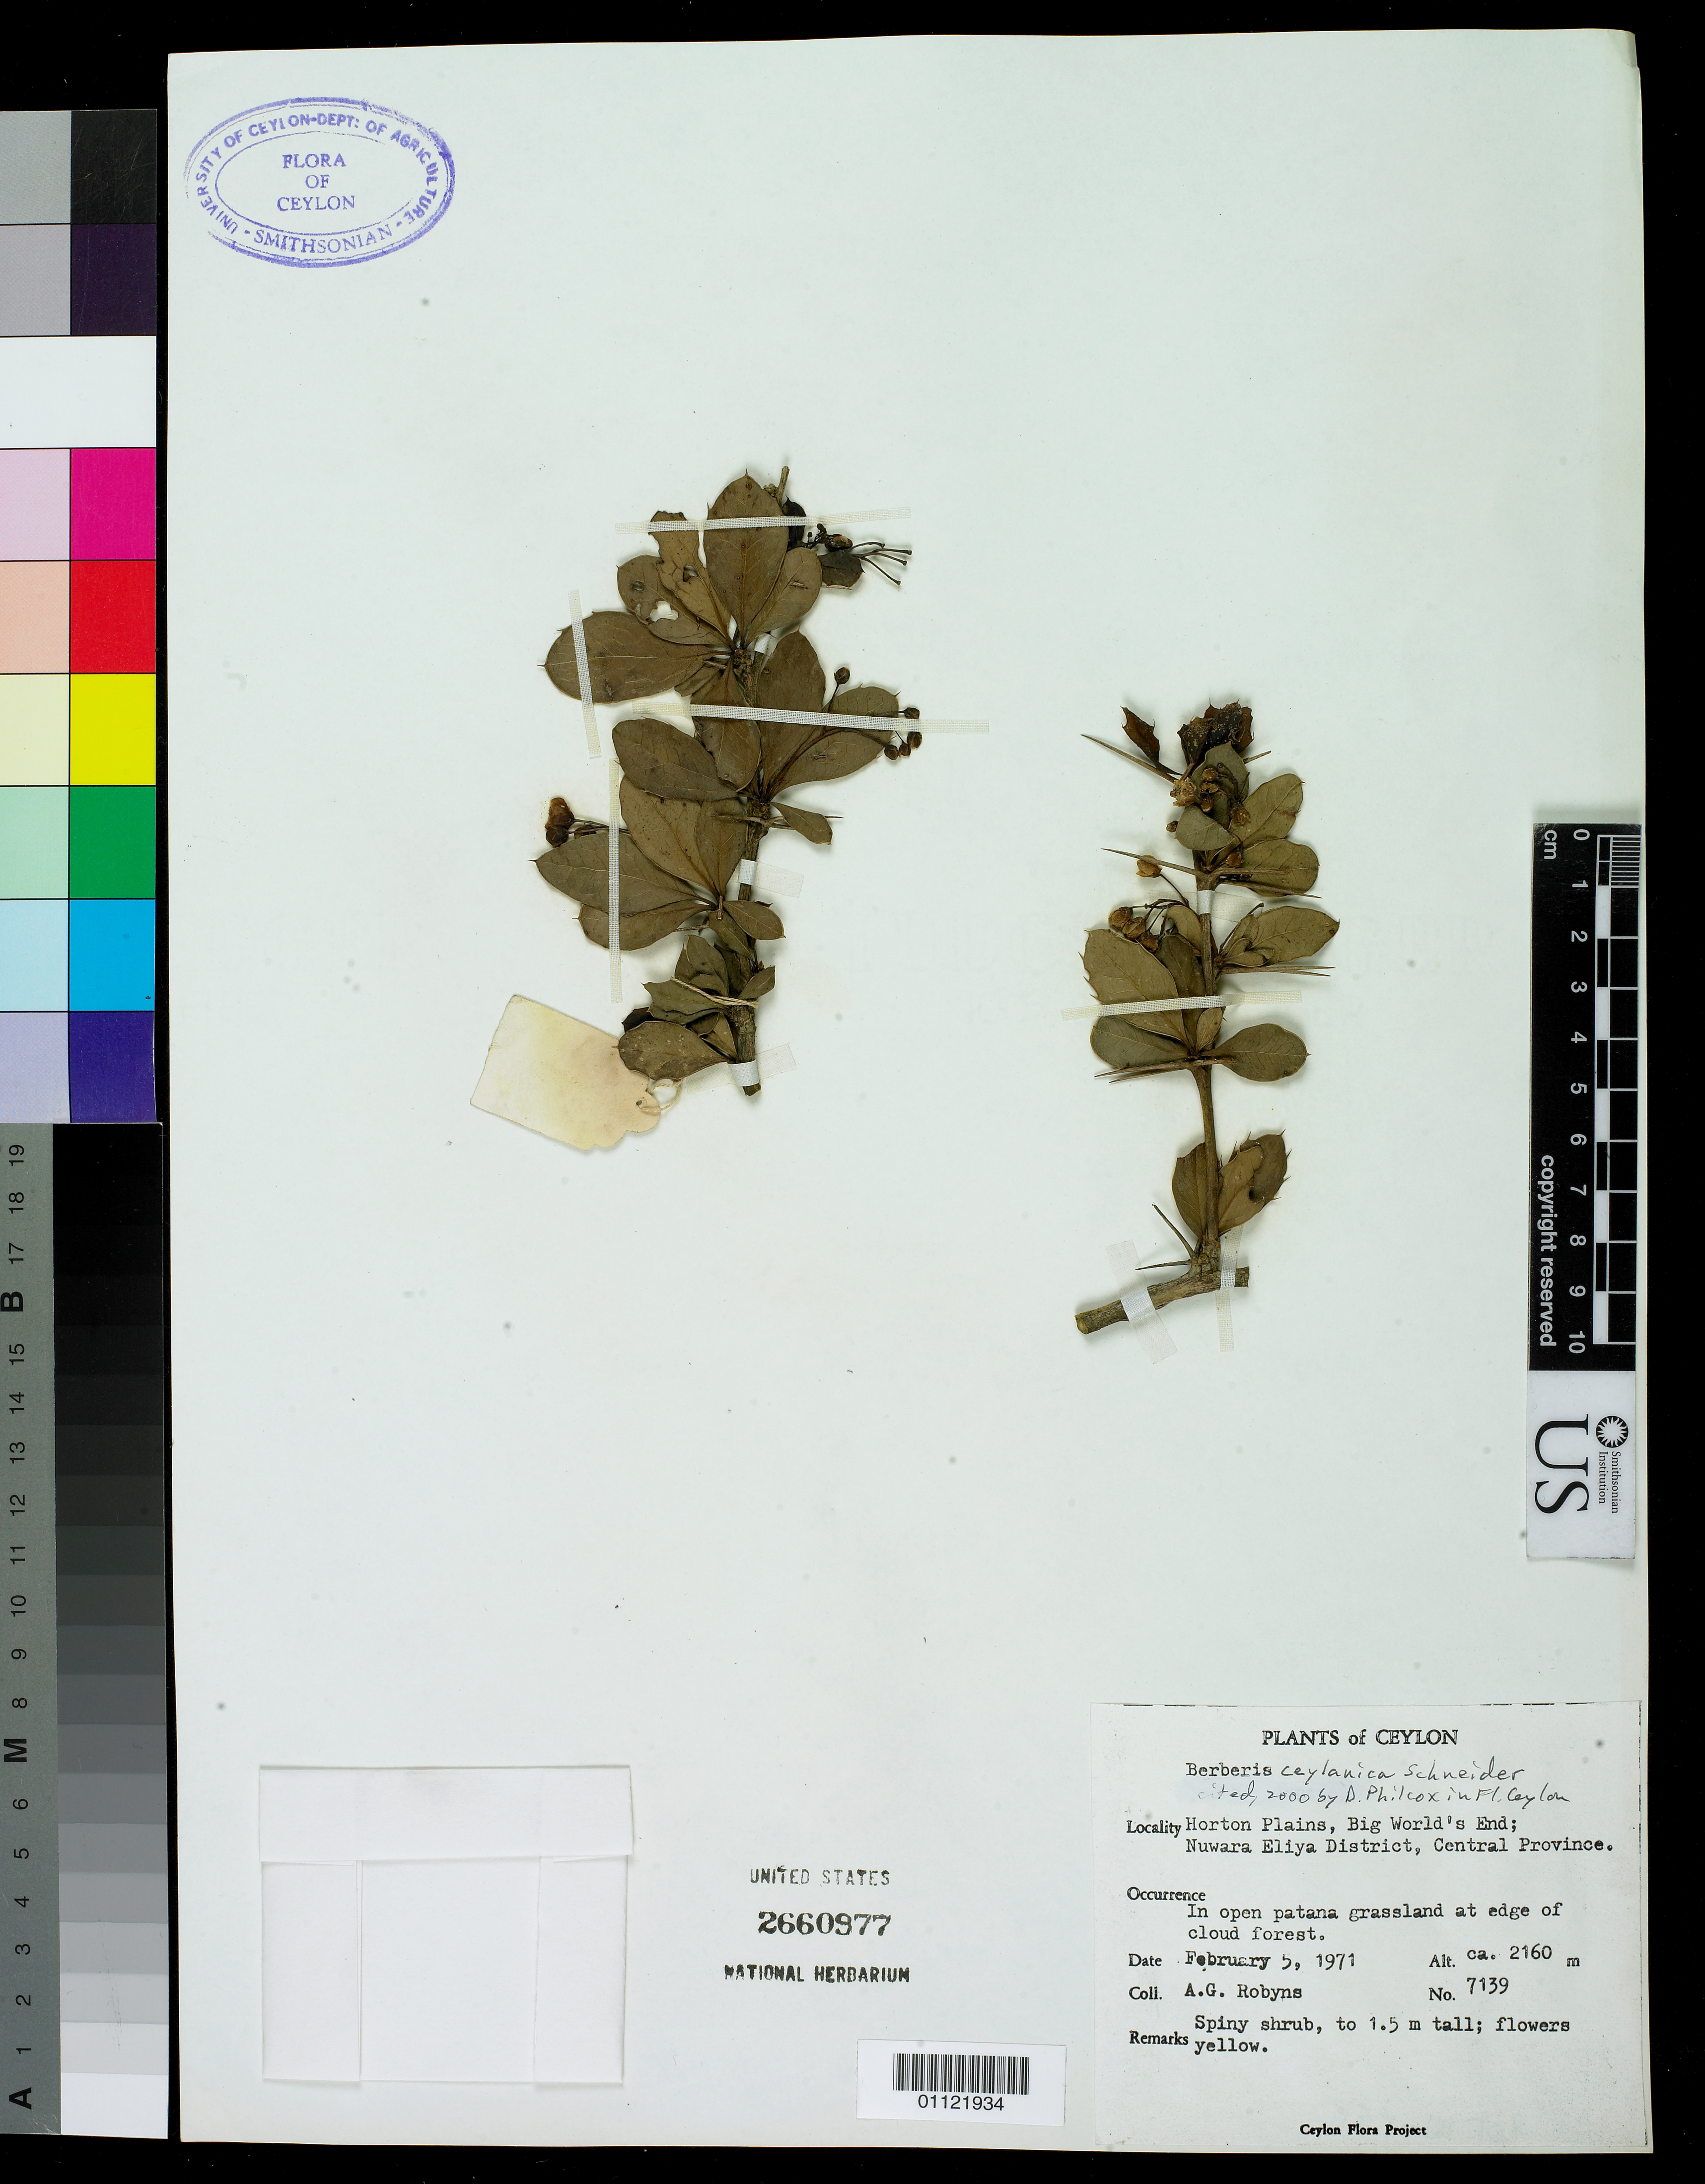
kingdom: Plantae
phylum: Tracheophyta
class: Magnoliopsida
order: Ranunculales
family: Berberidaceae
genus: Berberis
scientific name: Berberis ceylanica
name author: C.K. Schneid.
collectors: A. G. Robyns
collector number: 7139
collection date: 1971-02-05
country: Sri Lanka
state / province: Central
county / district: Nuwara Eliya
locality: Horton Plains,Big World's End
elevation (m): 2160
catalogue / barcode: US 2660977